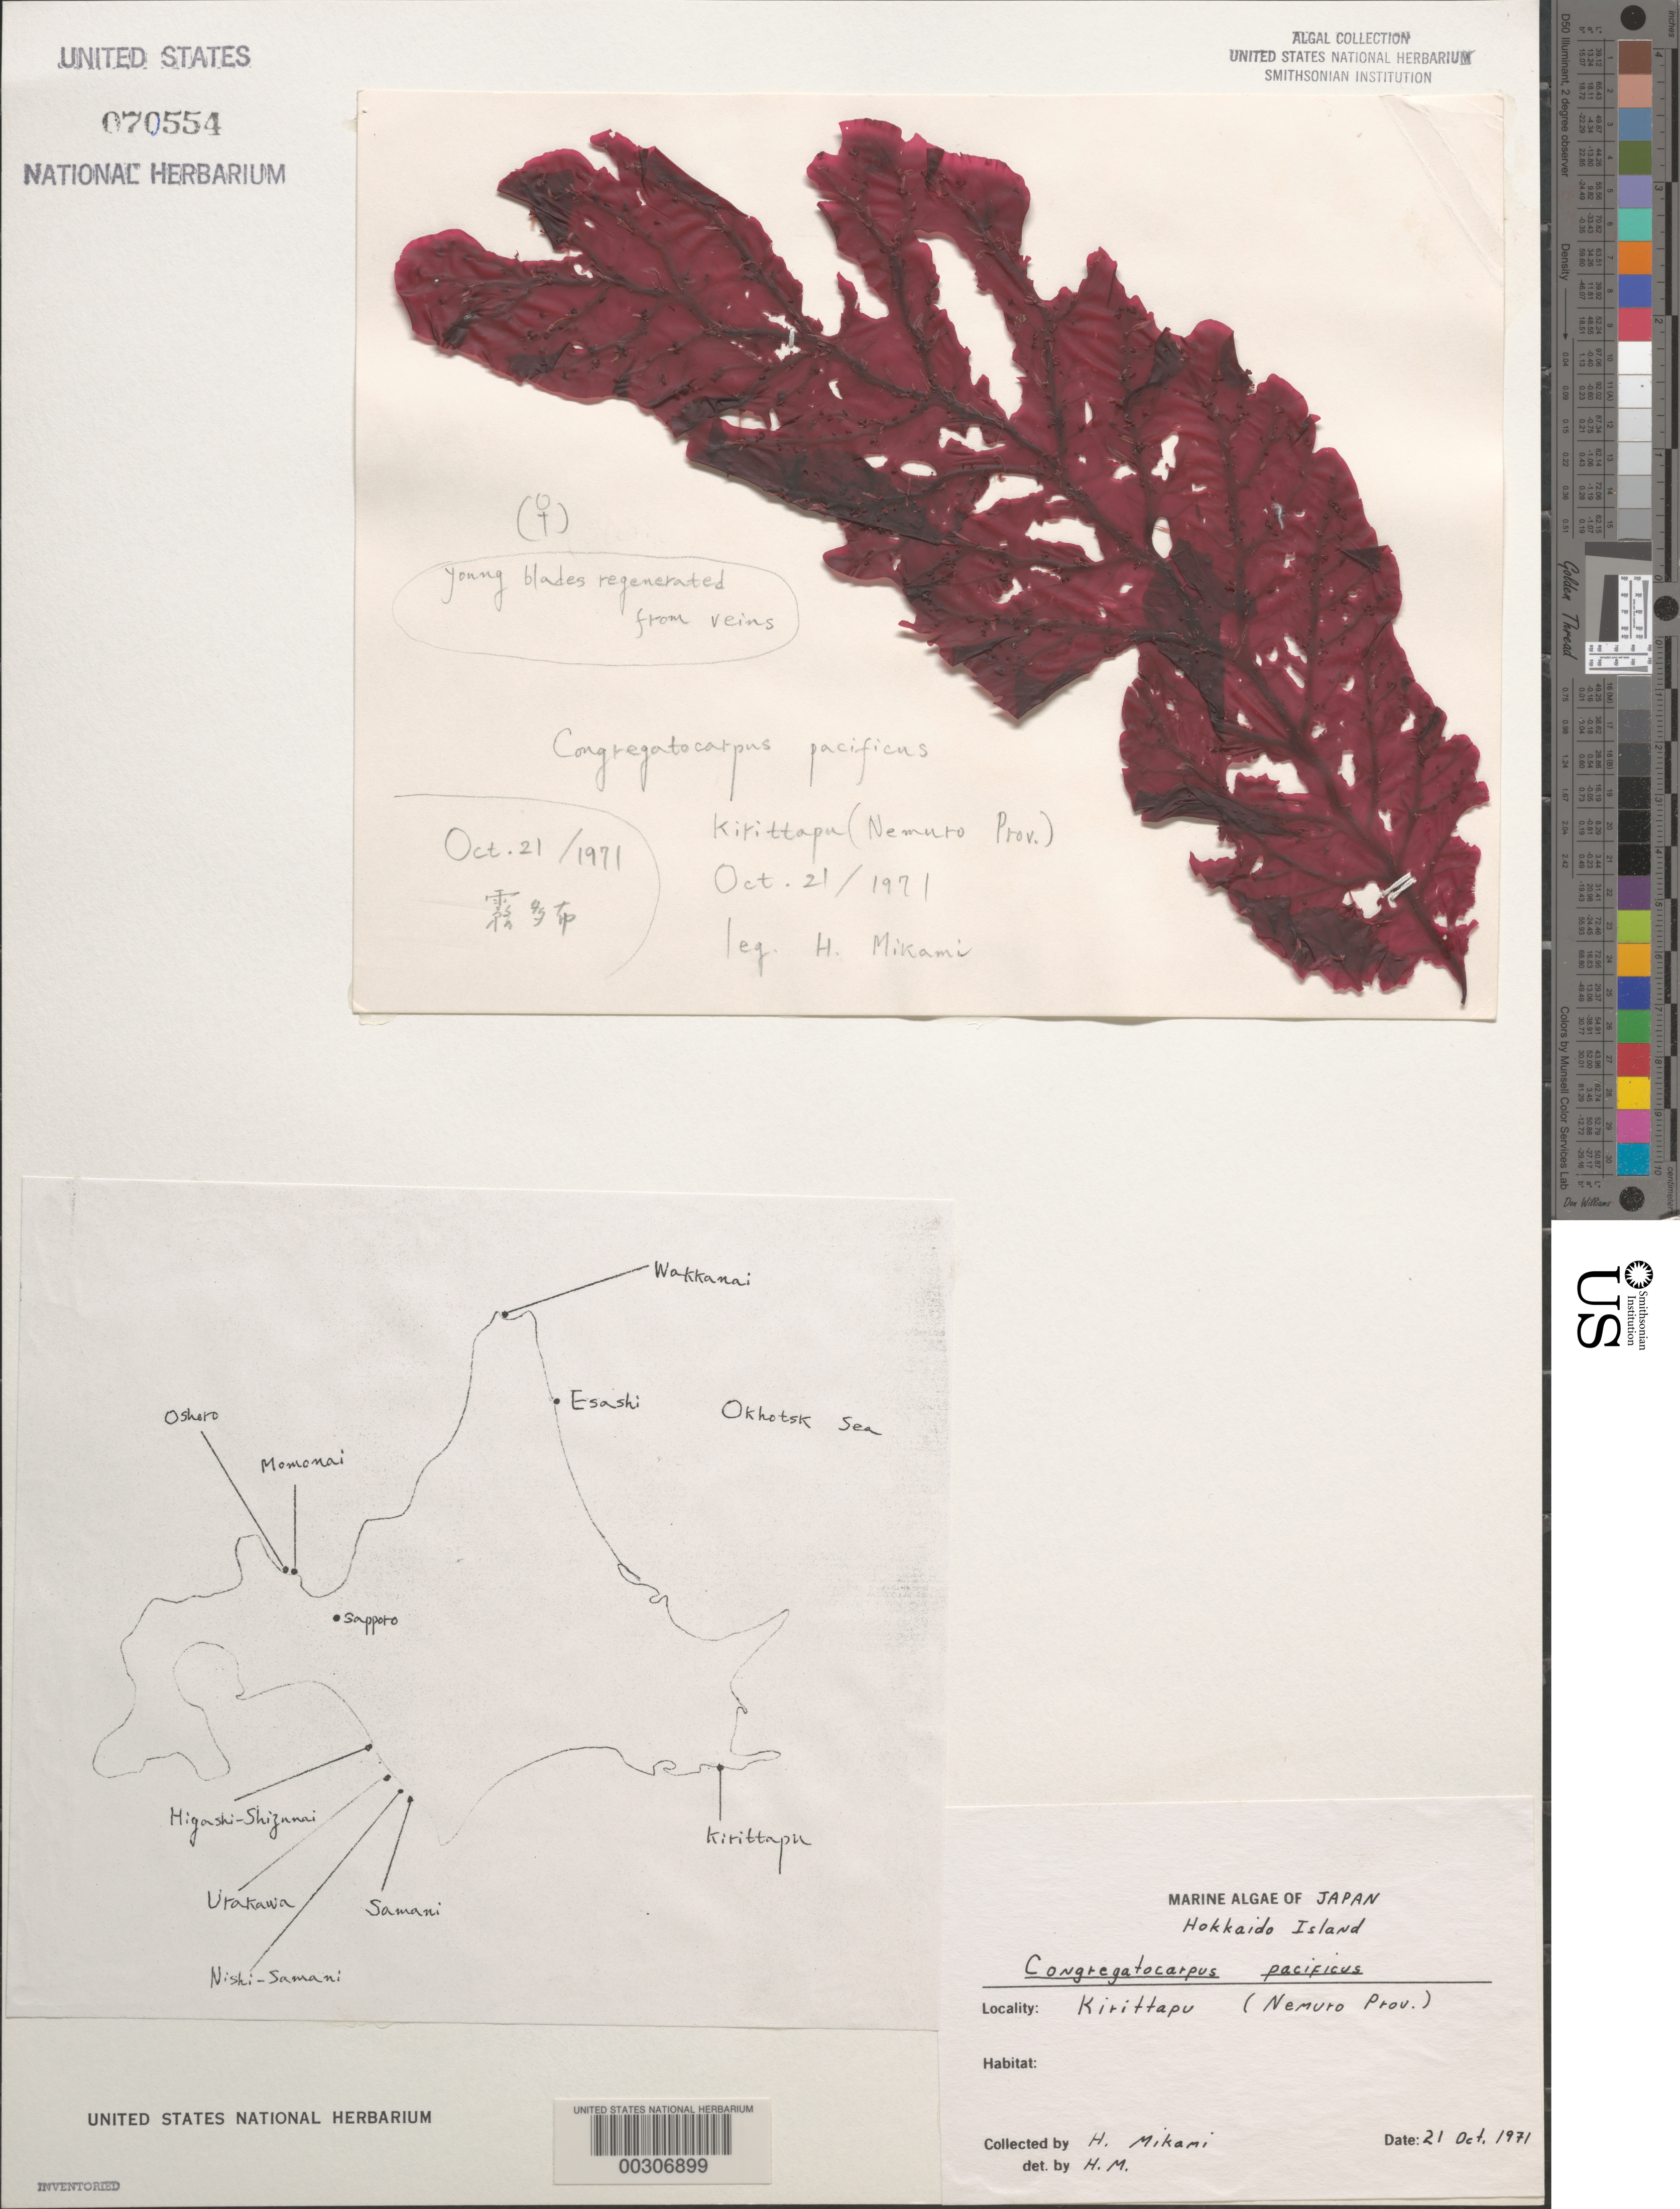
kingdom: Plantae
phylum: Rhodophyta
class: Florideophyceae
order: Ceramiales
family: Delesseriaceae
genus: Congregatocarpus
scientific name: Congregatocarpus kurilensis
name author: (Rupr.) M.J. Wynne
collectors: H. Makami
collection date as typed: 21 Oct 1971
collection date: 1971-10-21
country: Japan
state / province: Hokkaido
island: Hokkaido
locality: Kirittapu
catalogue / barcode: US 70554